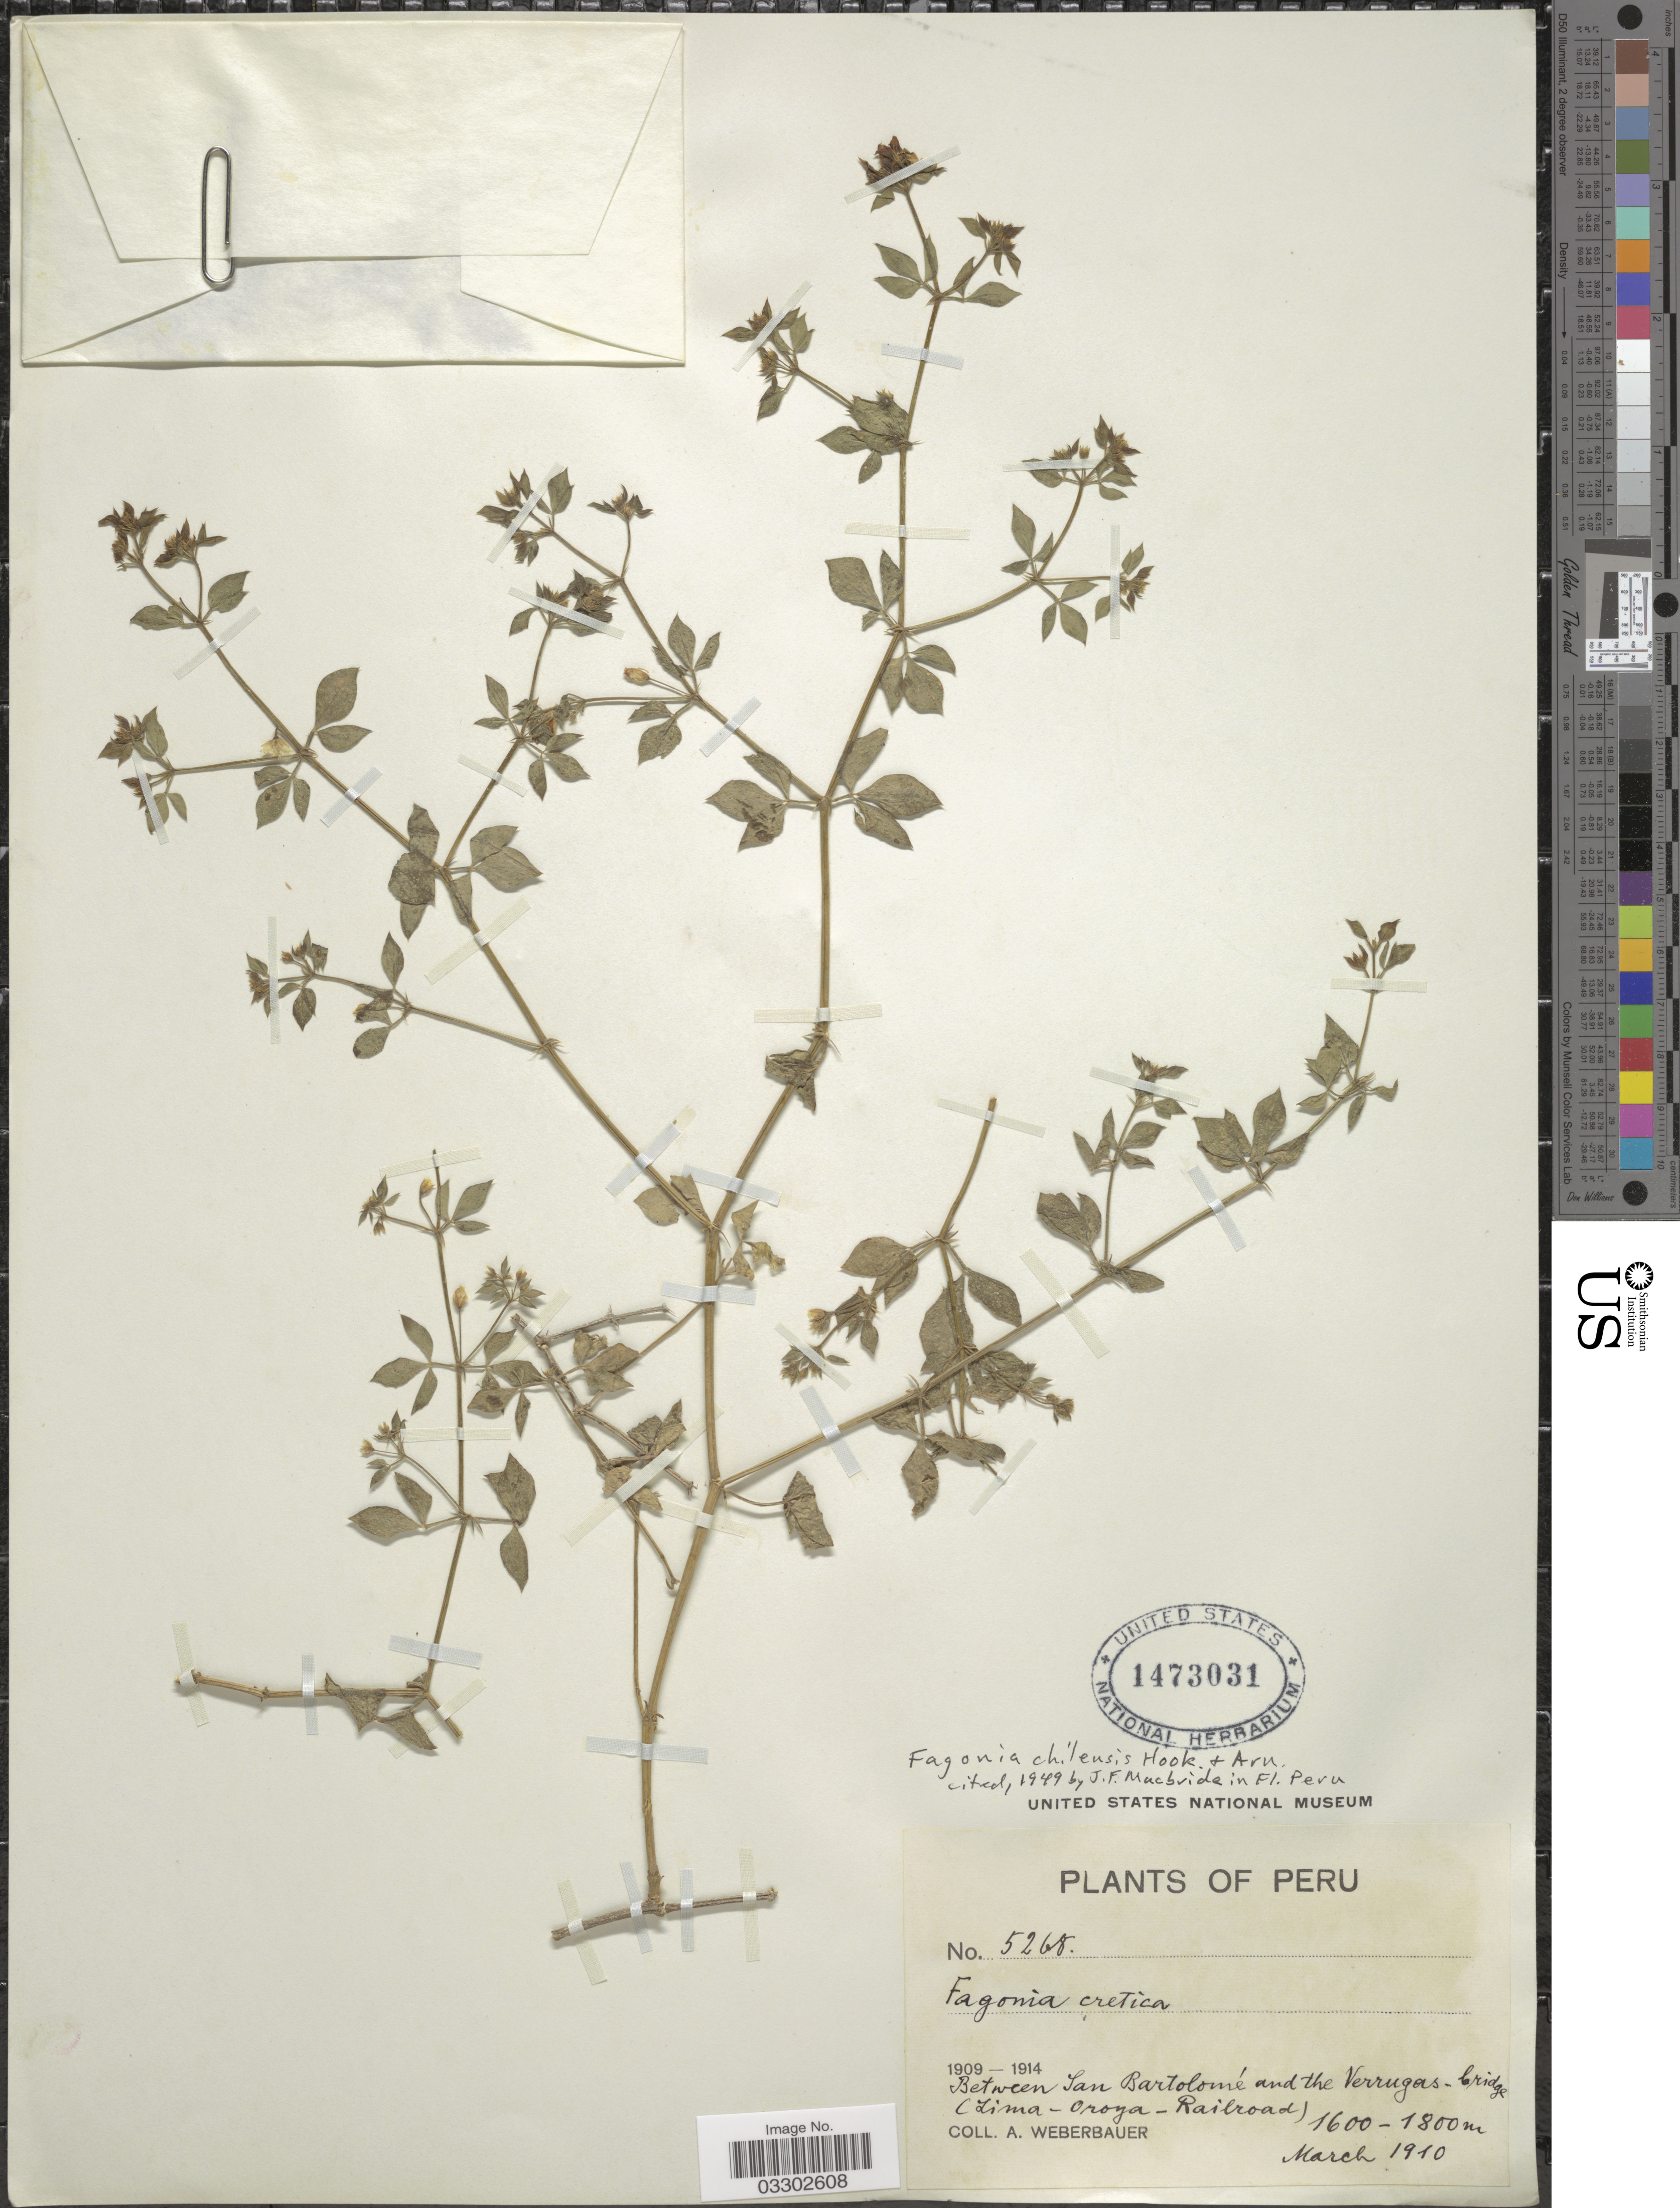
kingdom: Plantae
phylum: Tracheophyta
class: Magnoliopsida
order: Zygophyllales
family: Zygophyllaceae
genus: Fagonia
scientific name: Fagonia chilensis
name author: Hook. & Arn.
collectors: A. Weberbauer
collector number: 5268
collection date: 1910-03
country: Peru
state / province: Lima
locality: Between San Bartolomé and the Verrugas-bridge (Lima-Oroya-Railroad).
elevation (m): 1600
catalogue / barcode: US 1473031